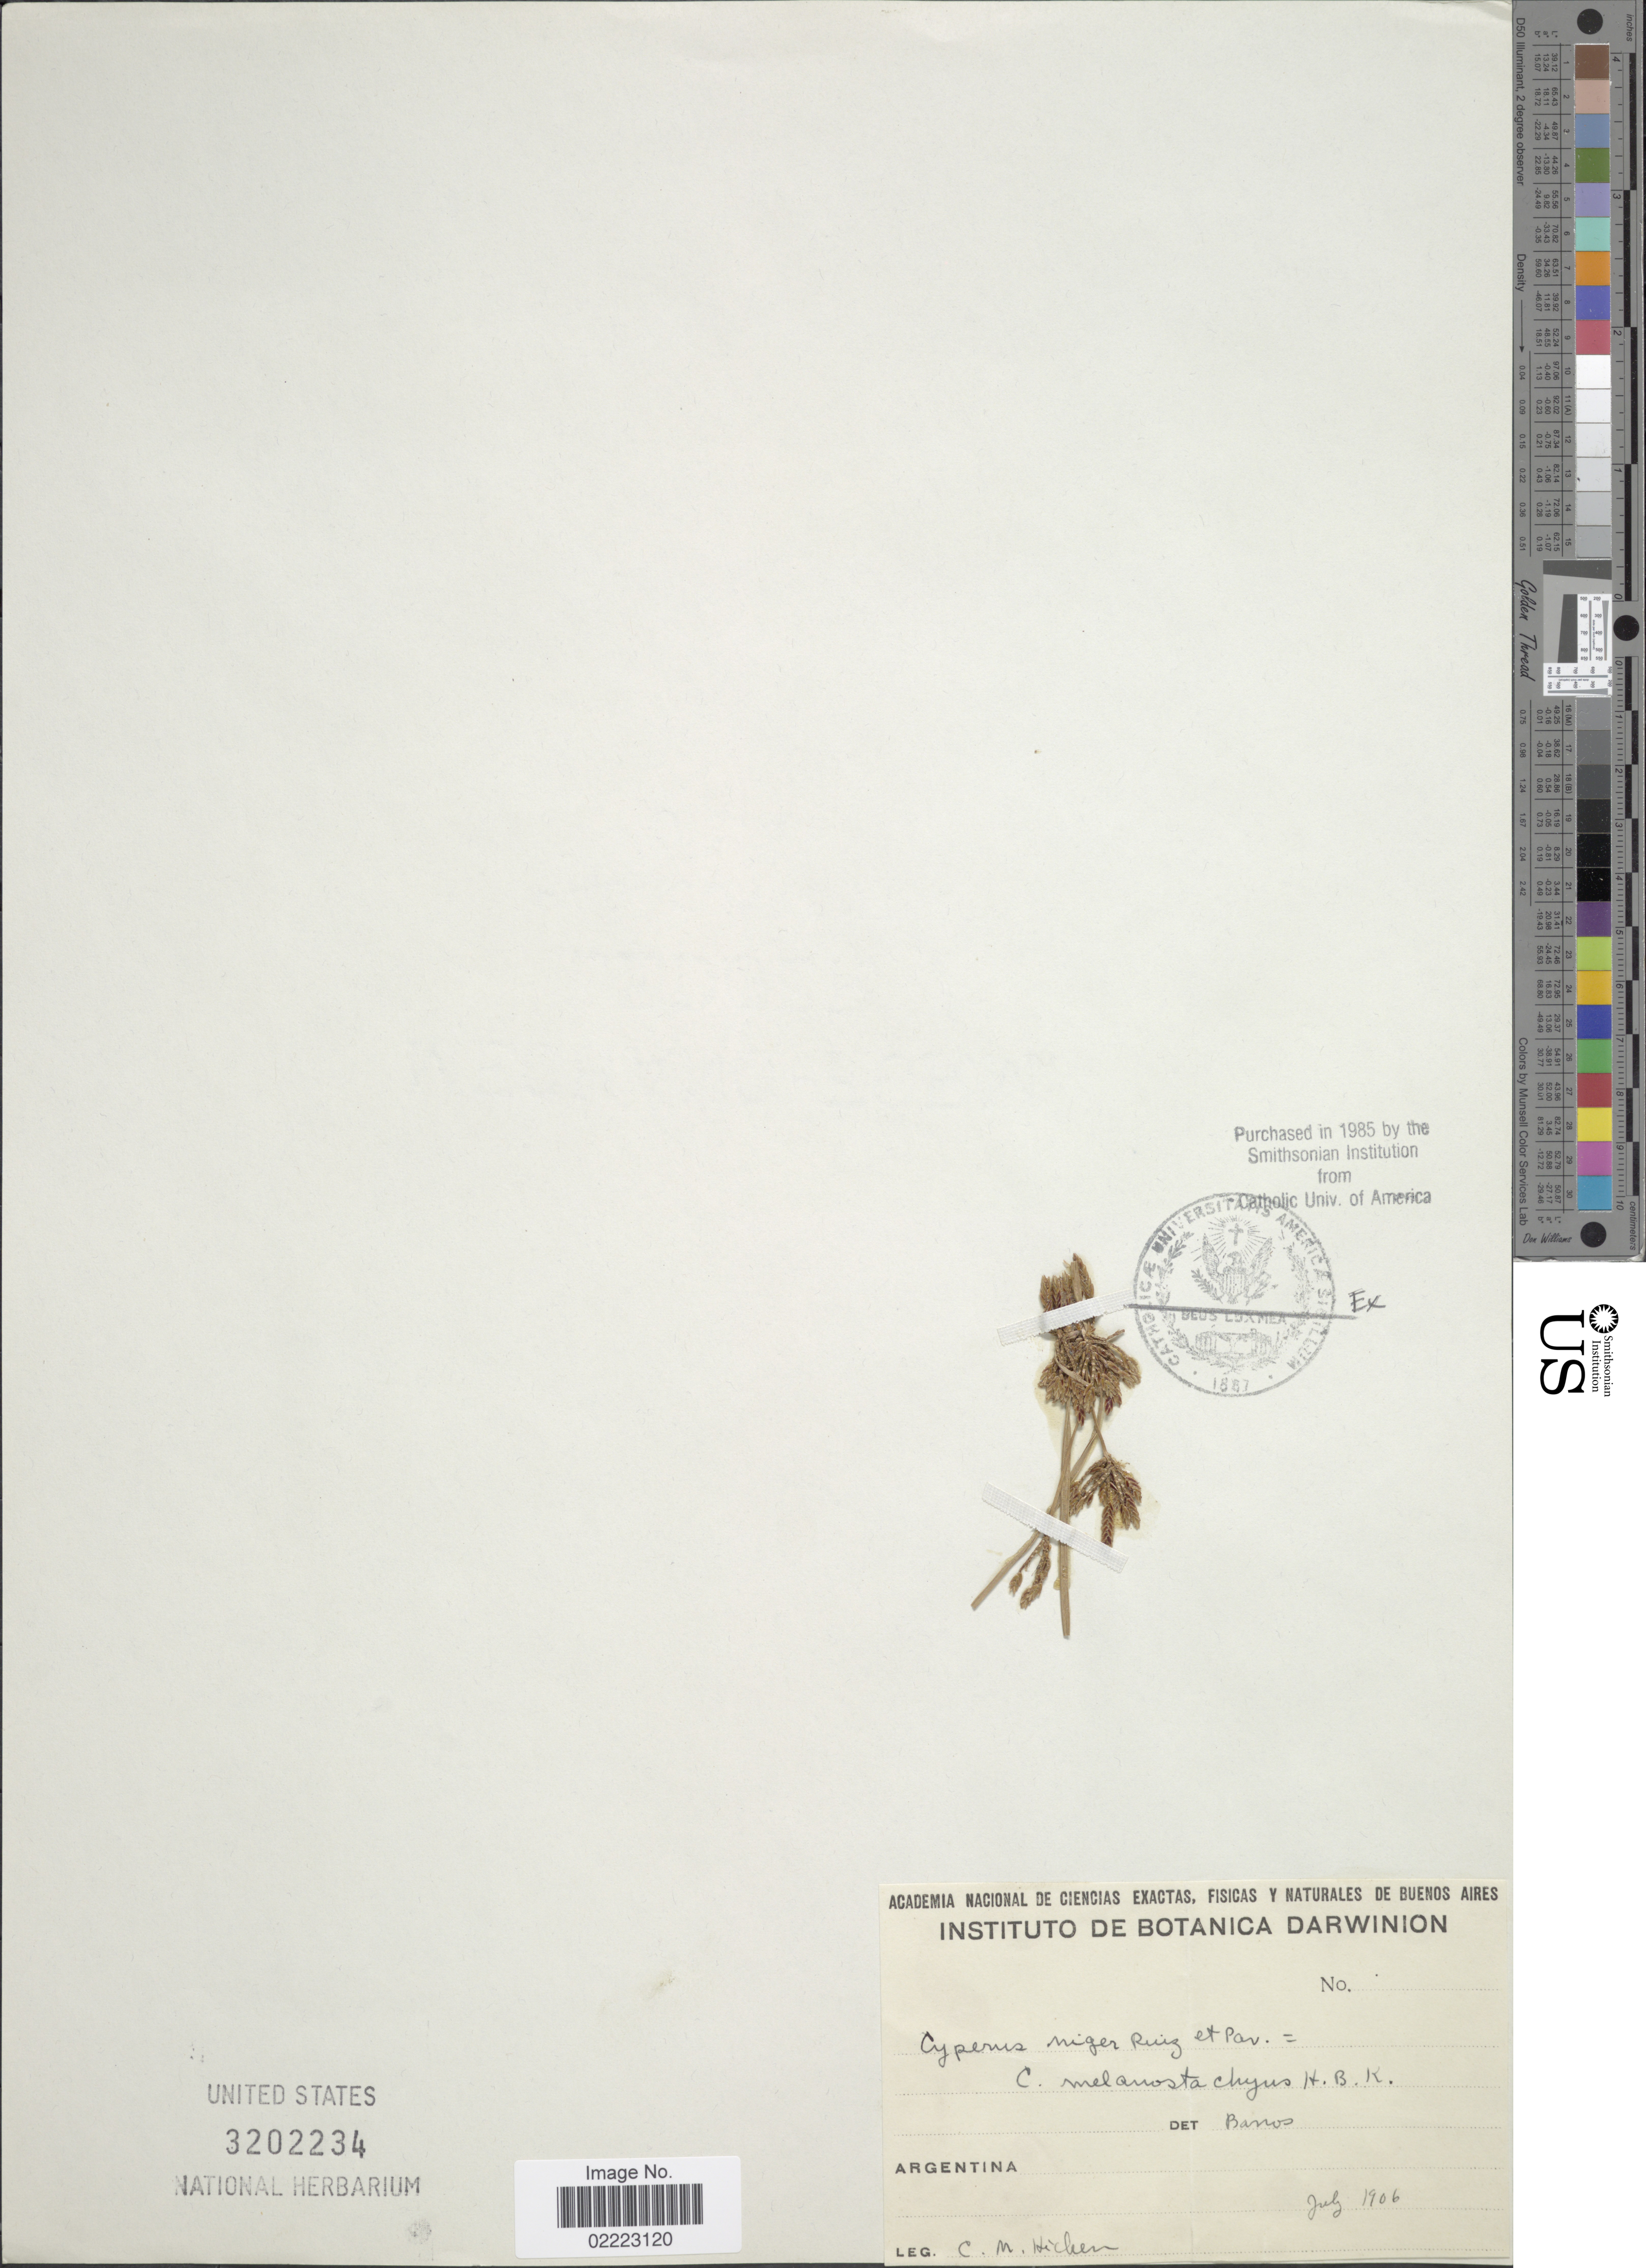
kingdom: Plantae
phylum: Tracheophyta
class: Liliopsida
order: Poales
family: Cyperaceae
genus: Cyperus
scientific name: Cyperus niger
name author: Ruiz & Pav.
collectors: C. M. Hicken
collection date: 1906-07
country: Argentina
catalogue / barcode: US 3202234